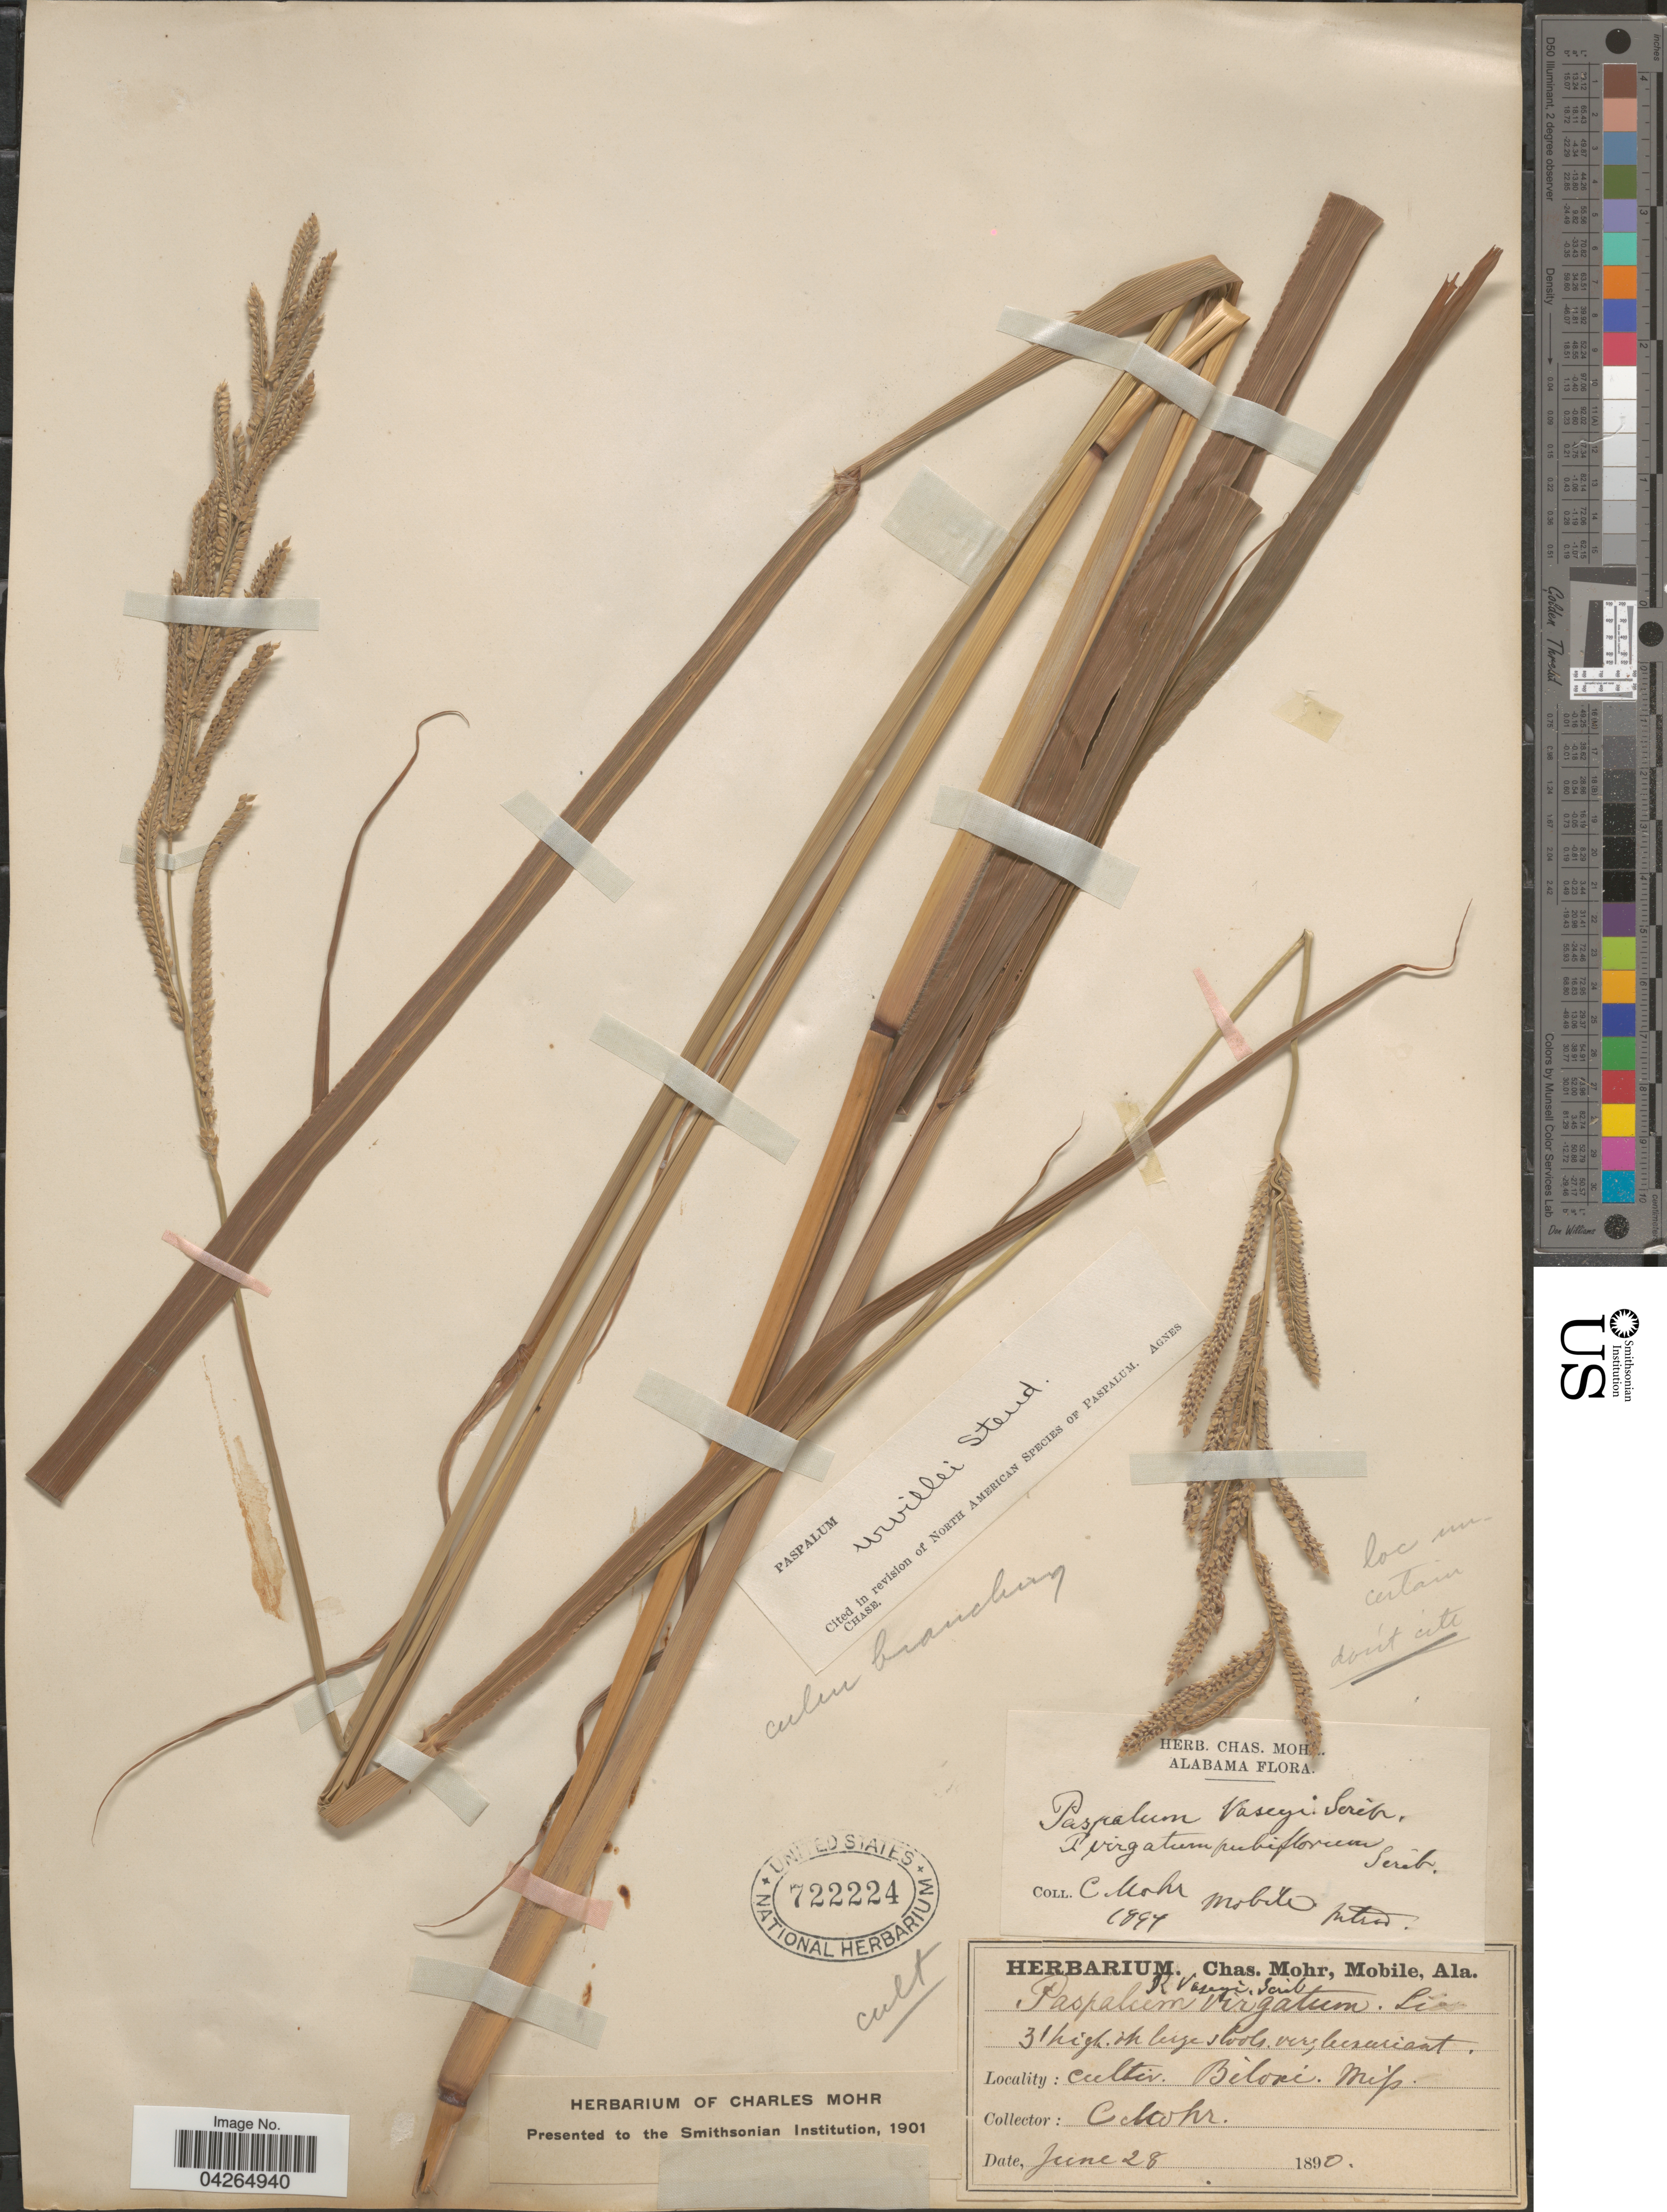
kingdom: Plantae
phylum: Tracheophyta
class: Liliopsida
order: Poales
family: Poaceae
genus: Paspalum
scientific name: Paspalum urvillei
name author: Steud.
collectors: Mohr, C. T. (herbarium)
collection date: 1890-06-28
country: United States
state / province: Mississippi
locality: Biloxi.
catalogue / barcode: US 722224